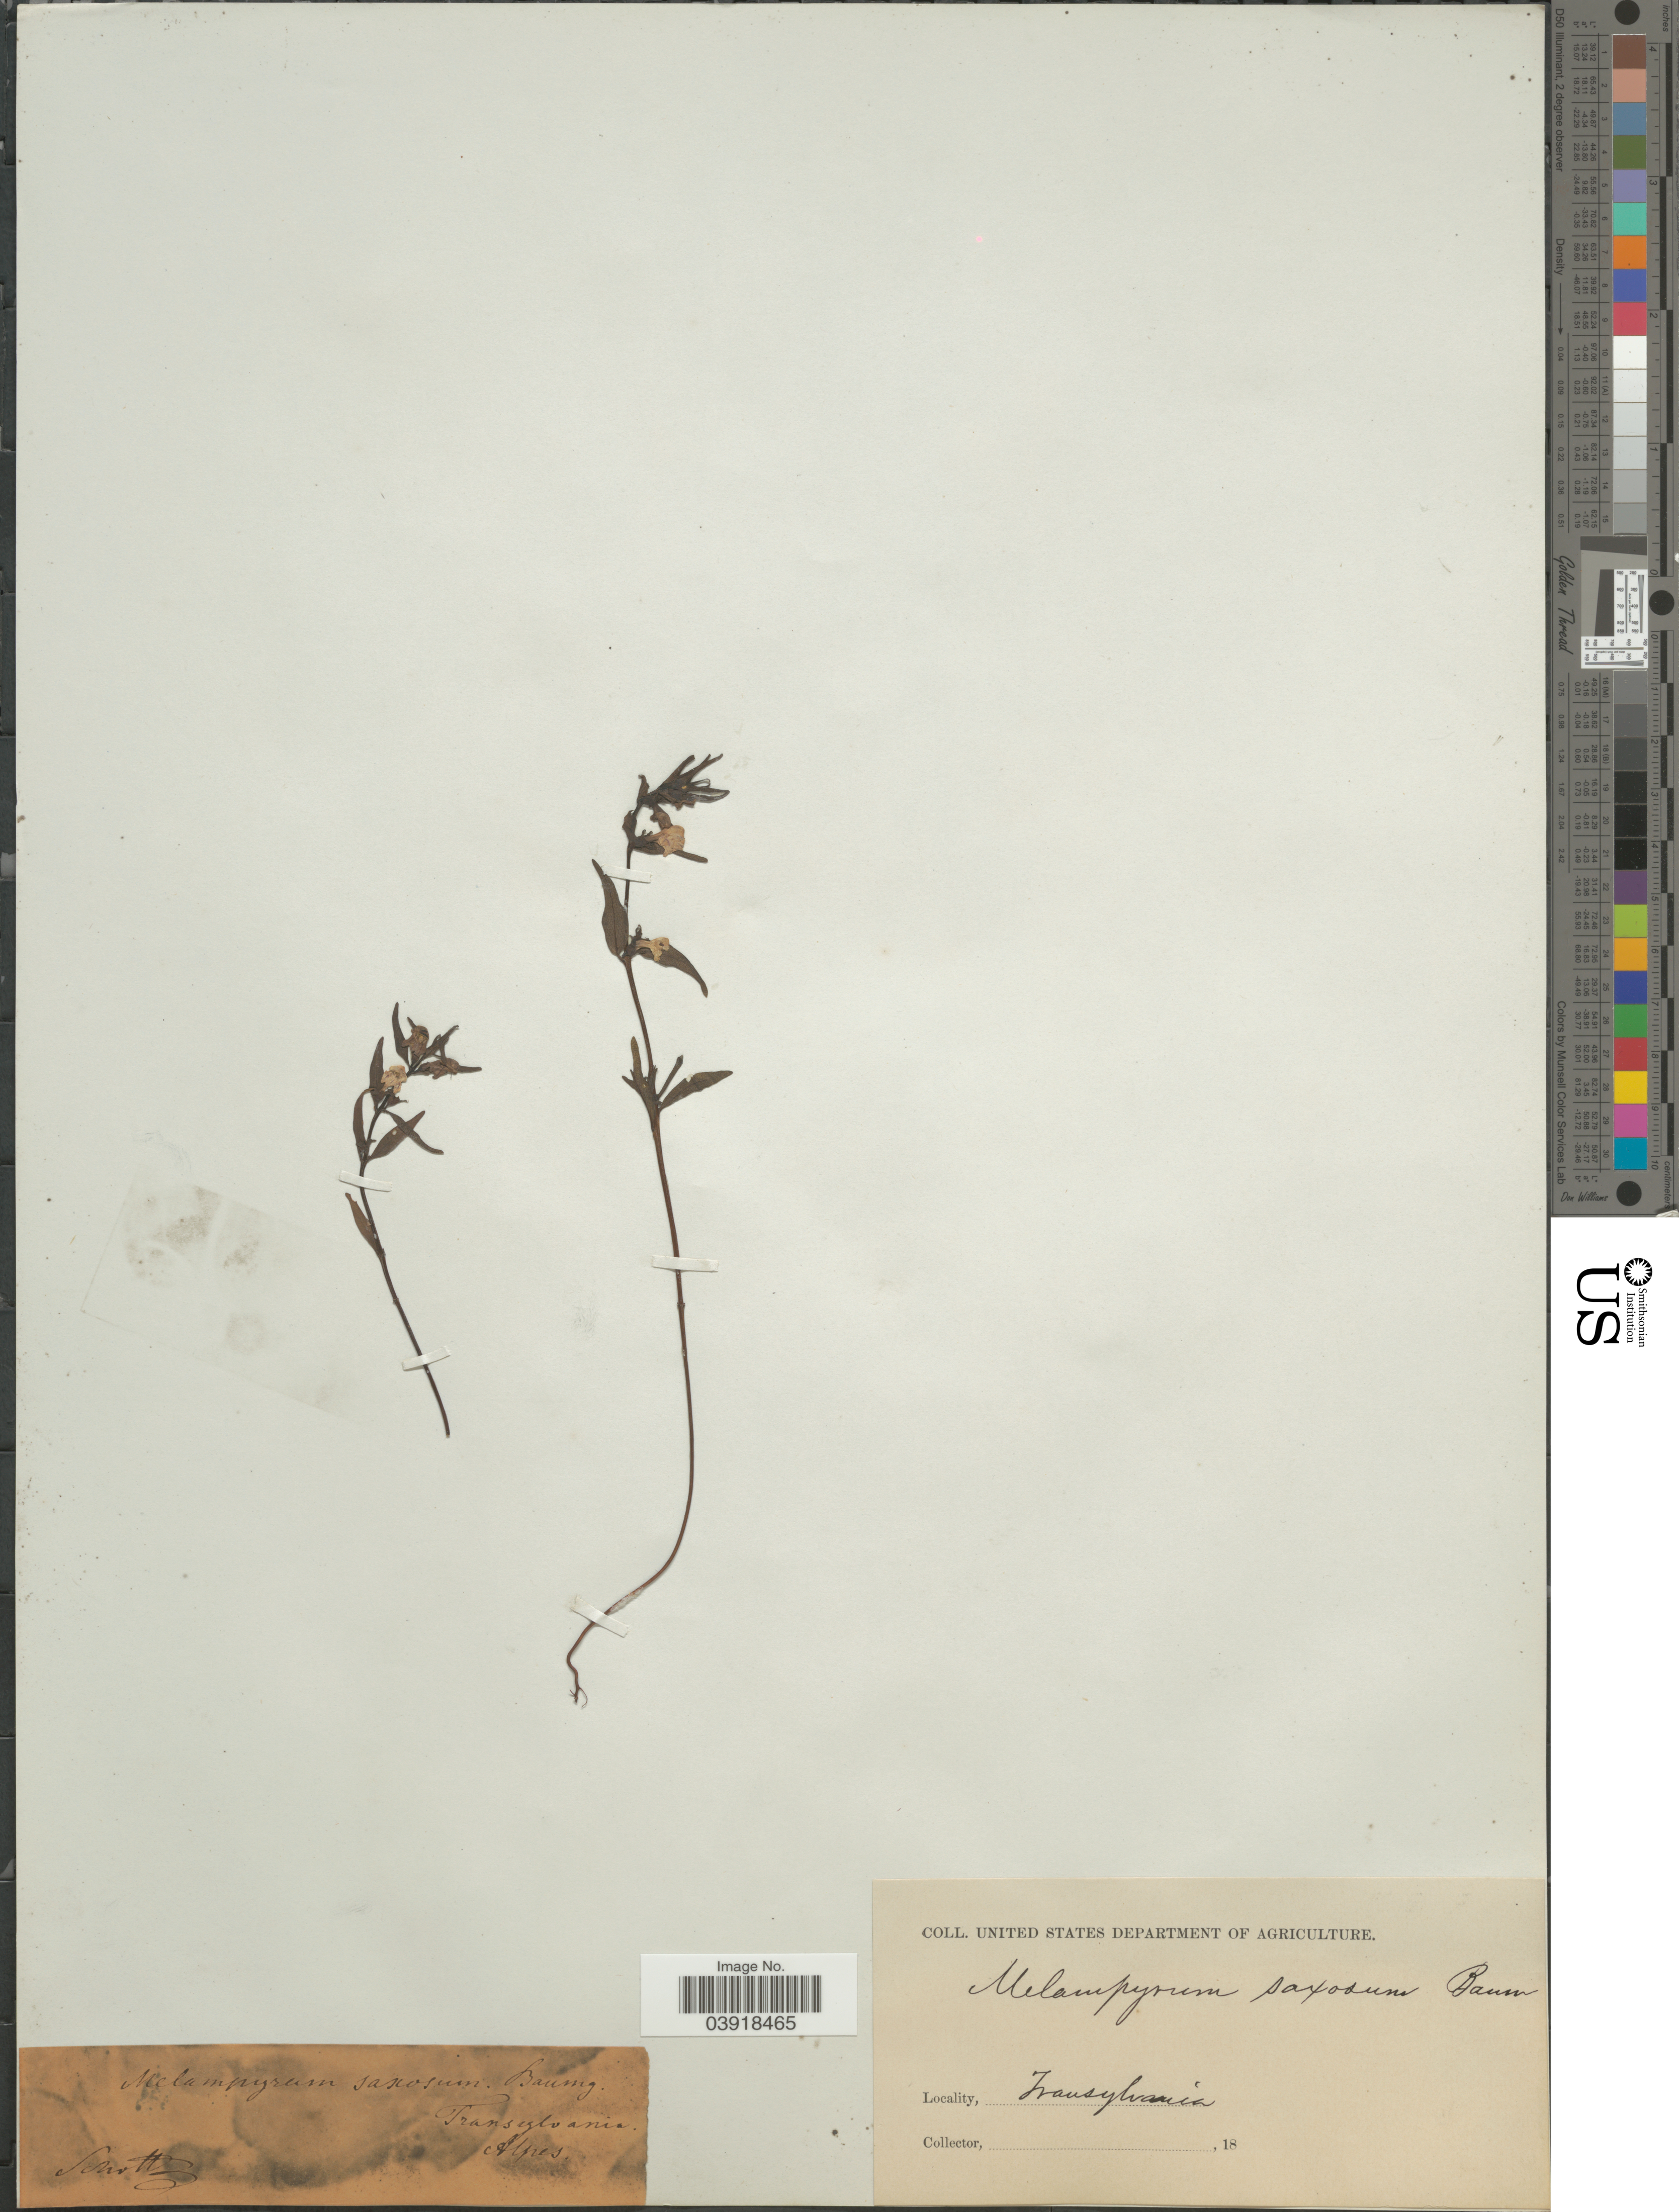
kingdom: Plantae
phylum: Tracheophyta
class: Magnoliopsida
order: Lamiales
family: Orobanchaceae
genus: Melampyrum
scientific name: Melampyrum saxosum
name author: Baumg.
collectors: Schott, --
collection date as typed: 18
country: Romania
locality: Transylvania. Alpes.